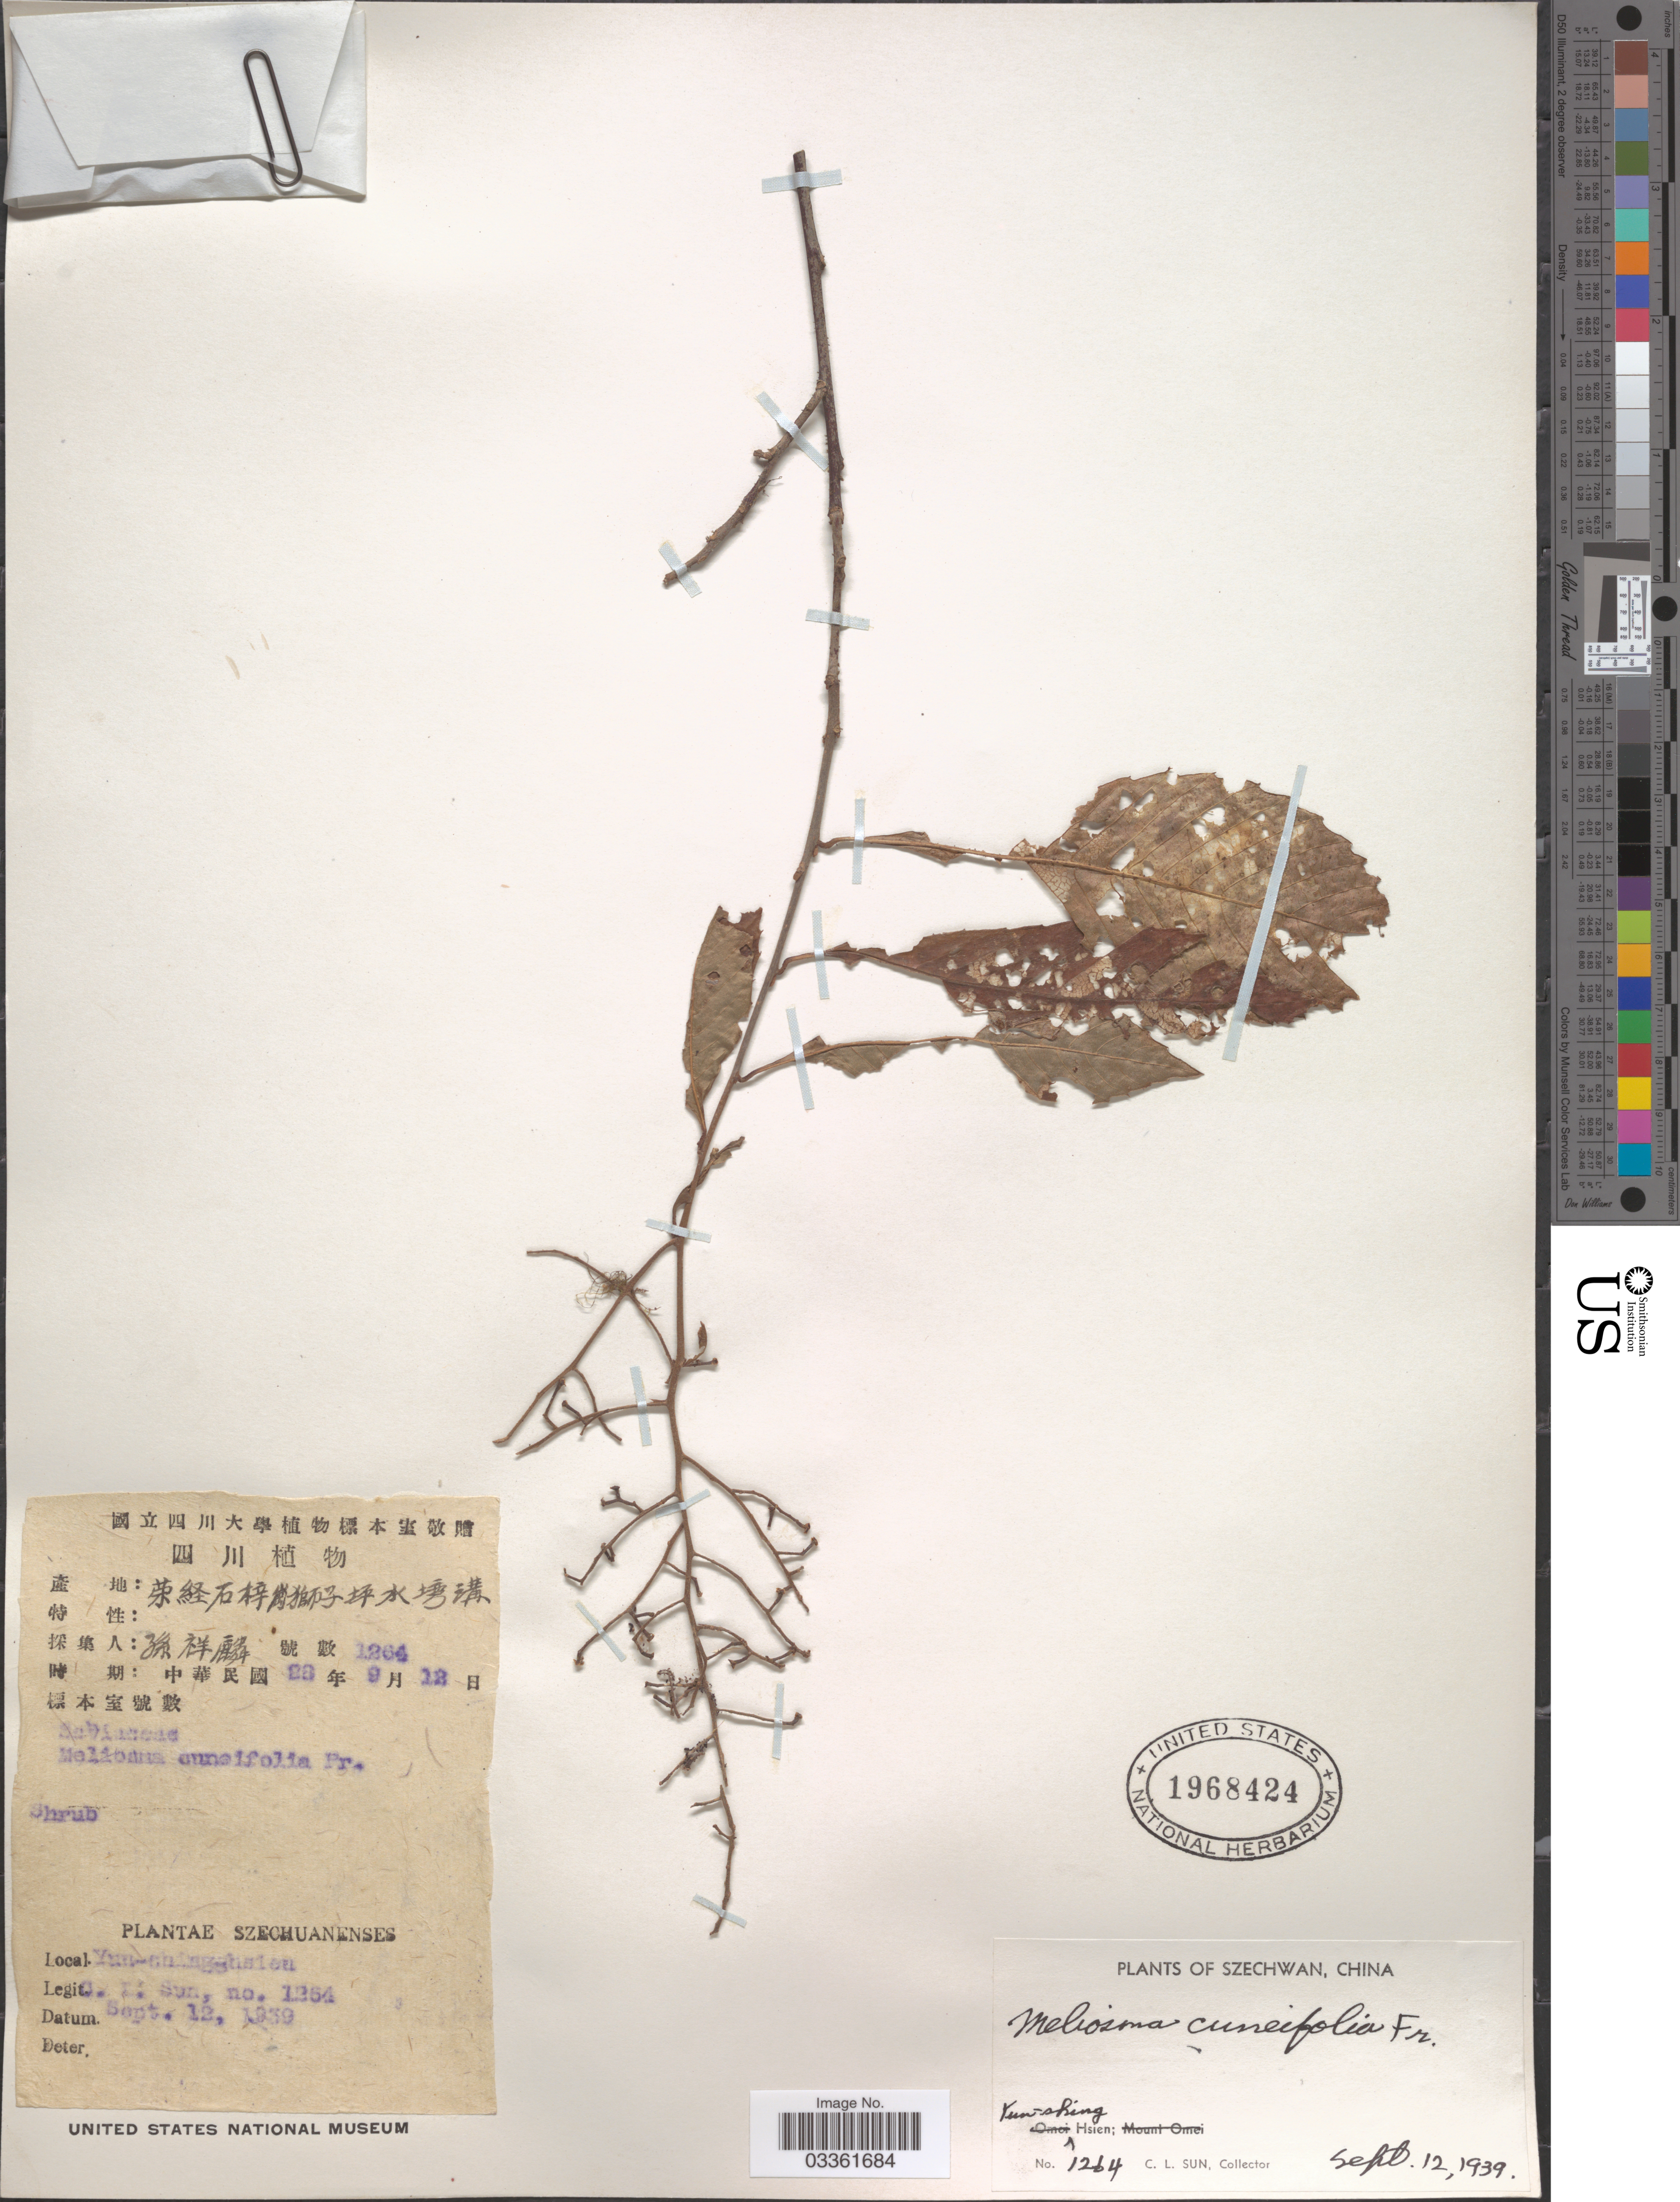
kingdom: Plantae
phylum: Tracheophyta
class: Magnoliopsida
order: Proteales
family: Sabiaceae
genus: Meliosma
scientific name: Meliosma cuneifolia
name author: Franch.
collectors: C. Sun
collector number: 1264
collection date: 1939-09-12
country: China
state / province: Sichuan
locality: Szechwan. Yun-shing Hsien.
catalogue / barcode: US 1968424